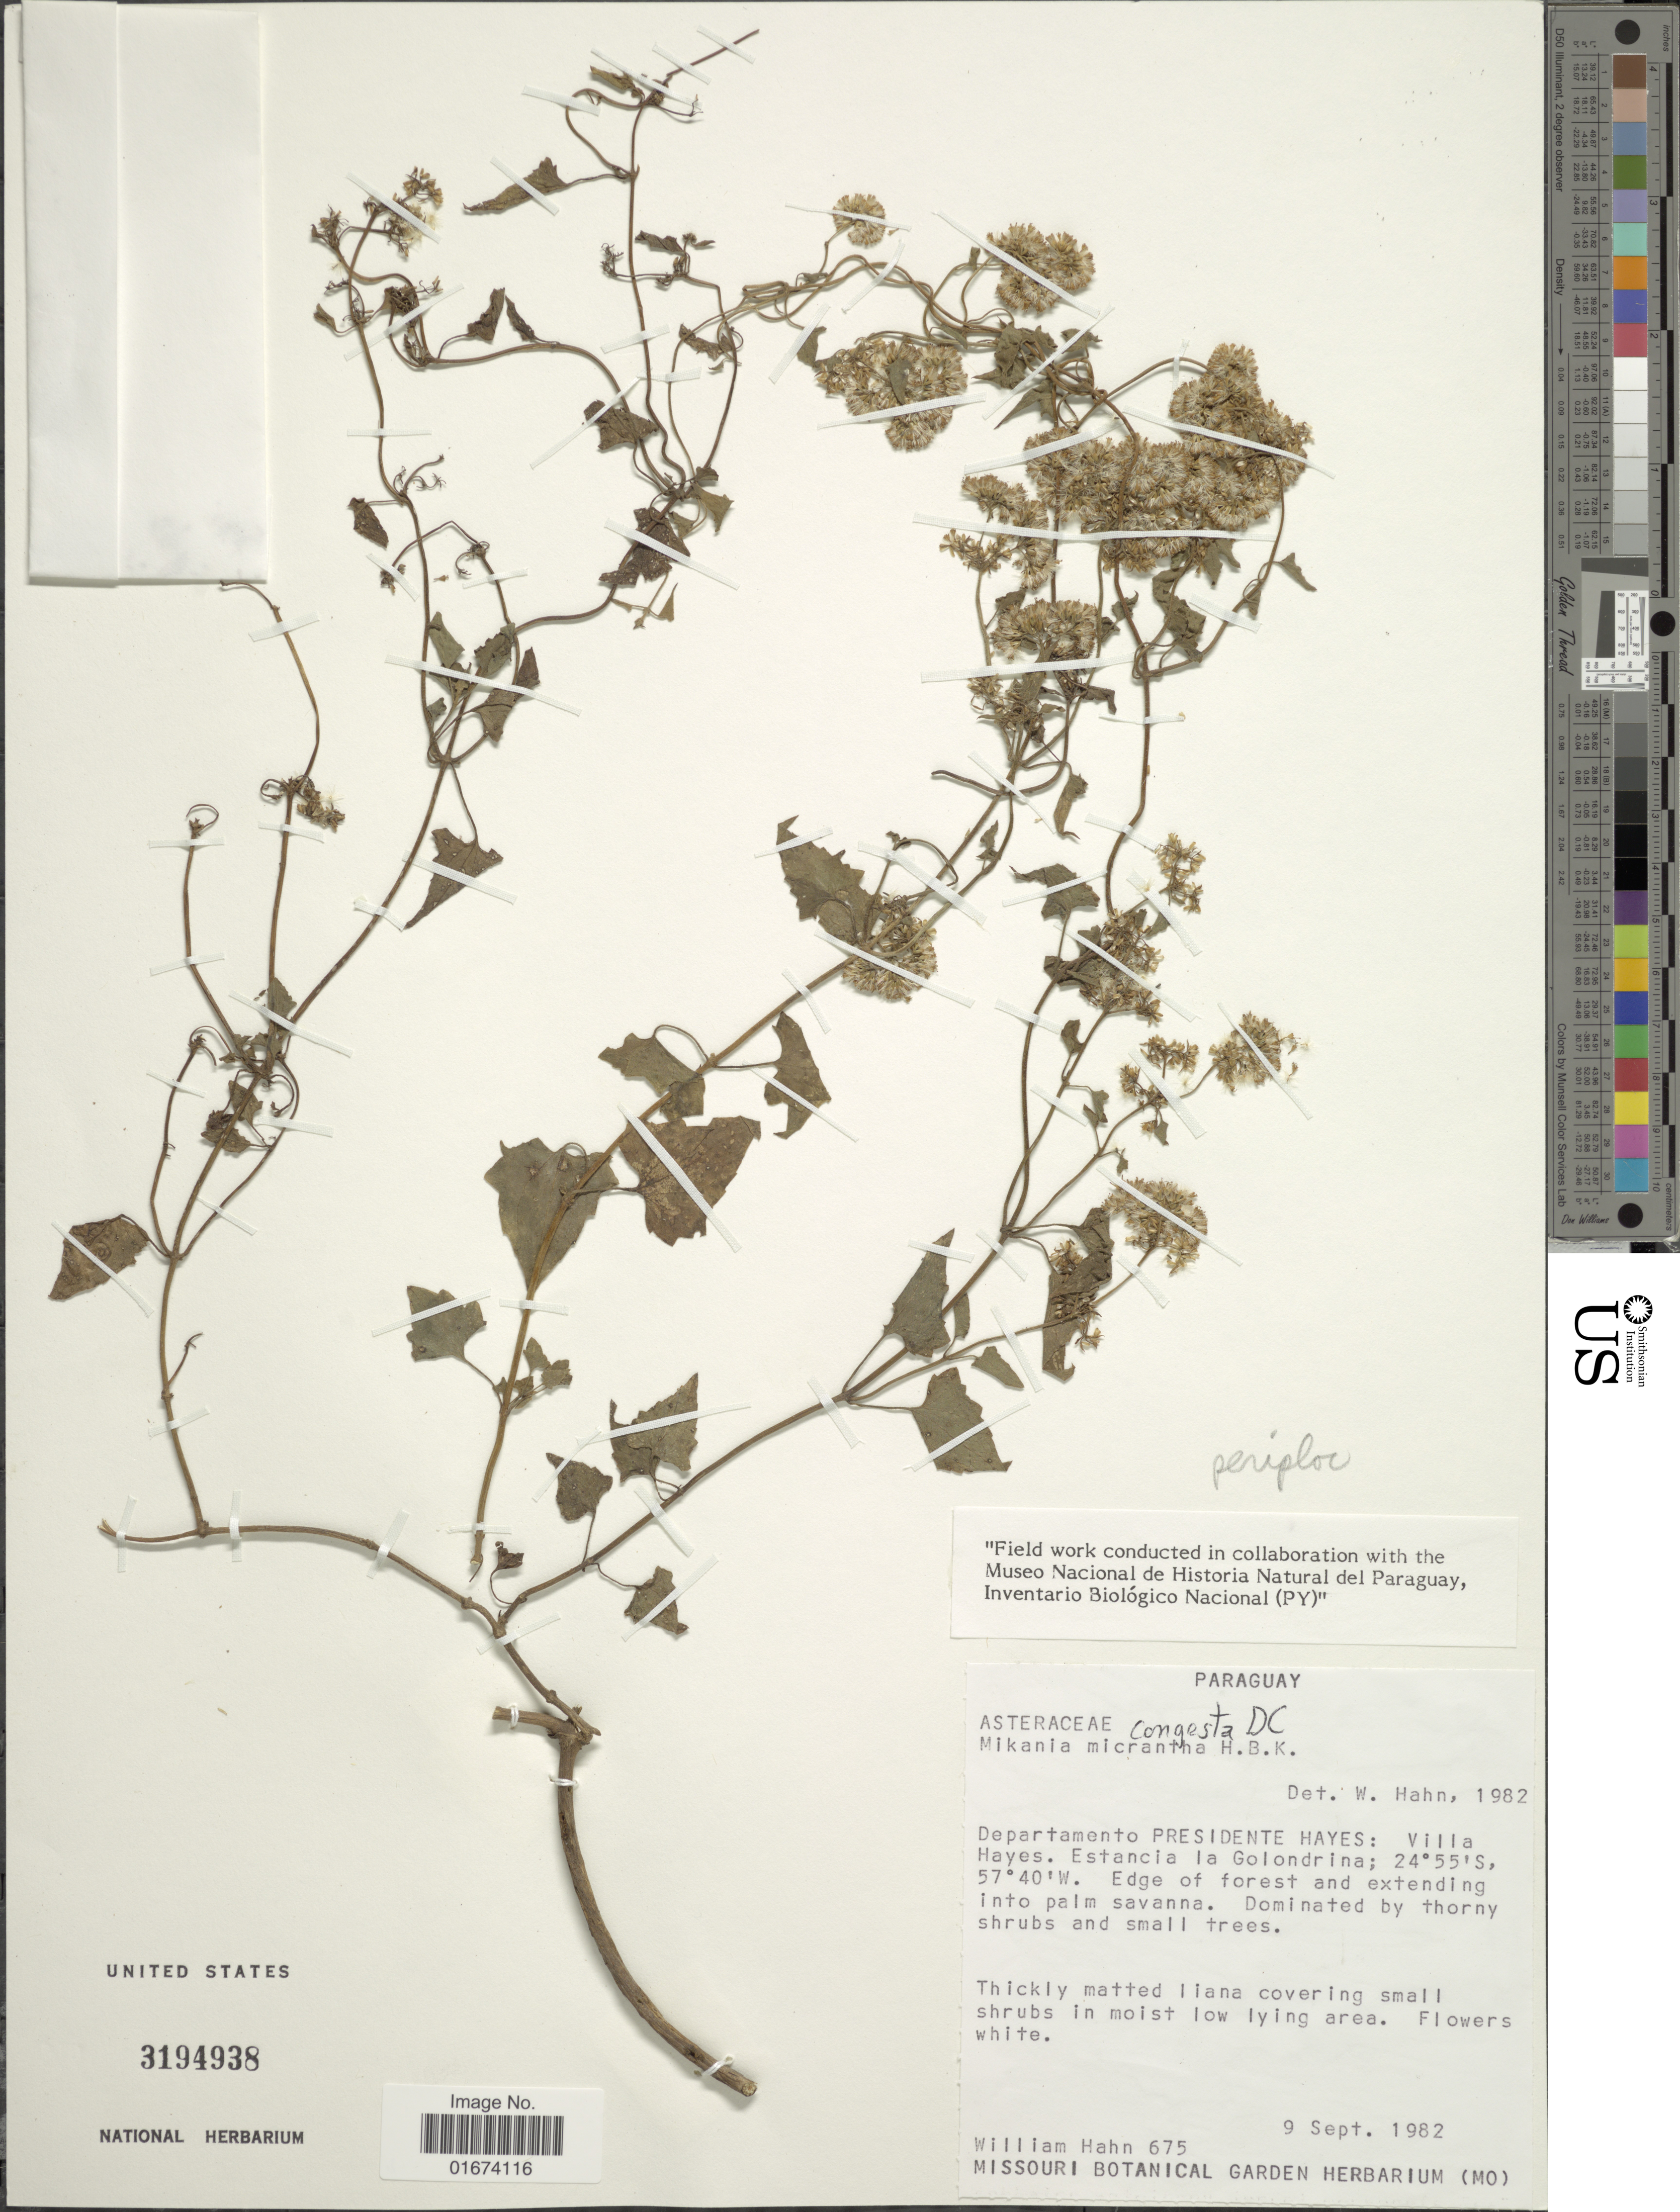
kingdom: Plantae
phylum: Tracheophyta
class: Magnoliopsida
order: Asterales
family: Asteraceae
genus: Mikania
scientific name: Mikania periplocifolia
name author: Hook. & Arn.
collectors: W. J. Hahn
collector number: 675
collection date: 1982-09-09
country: Paraguay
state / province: Presidente Hayes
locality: Department Presidente Hayes: Villa Hayes. Estancia la Golondrina. Edge of forest and extending into palm savanna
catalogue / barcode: US 3194938